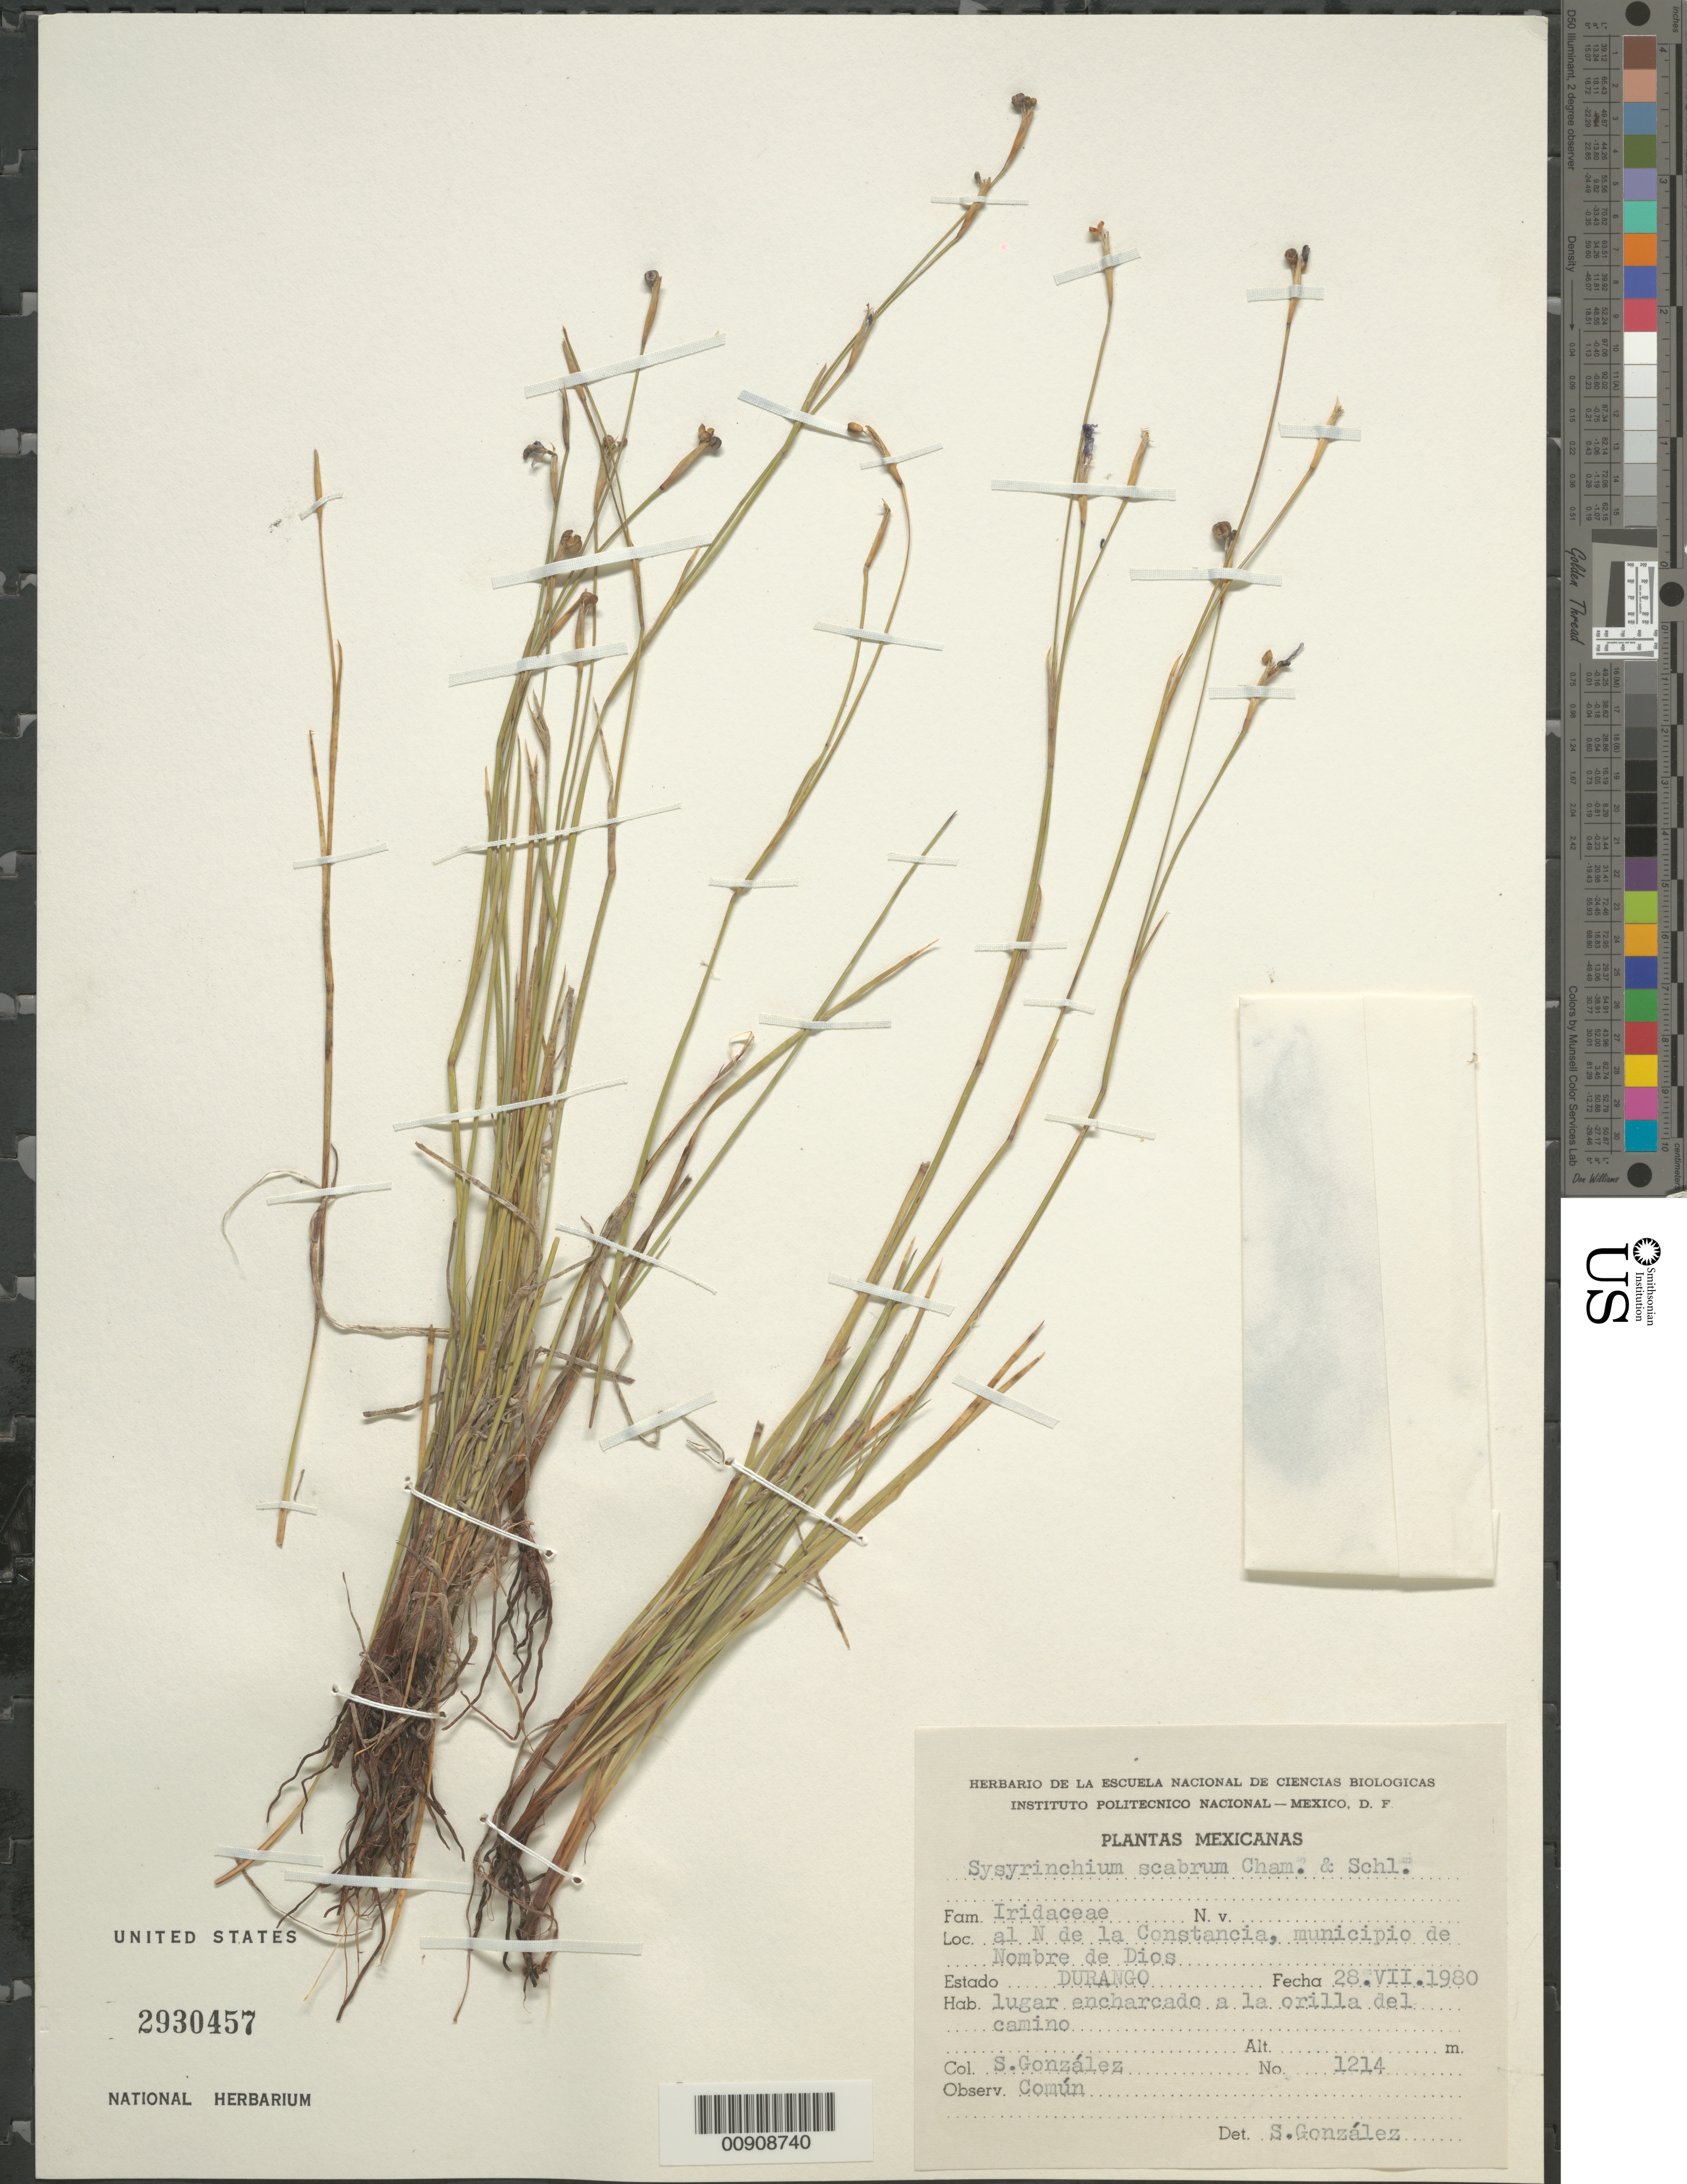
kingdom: Plantae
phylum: Tracheophyta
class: Liliopsida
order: Asparagales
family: Iridaceae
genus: Sisyrinchium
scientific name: Sisyrinchium scabrum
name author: Schltdl. & Cham.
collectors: S. González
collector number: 1214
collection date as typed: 28 Jul 1980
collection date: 1980-07-28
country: Mexico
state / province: Durango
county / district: Nombre de Dios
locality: Al N de la Constancia, municipio de Nombre de Dios, Estado Durango.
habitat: Lugar encharcado a la orilla del camino.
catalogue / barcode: US 2930457